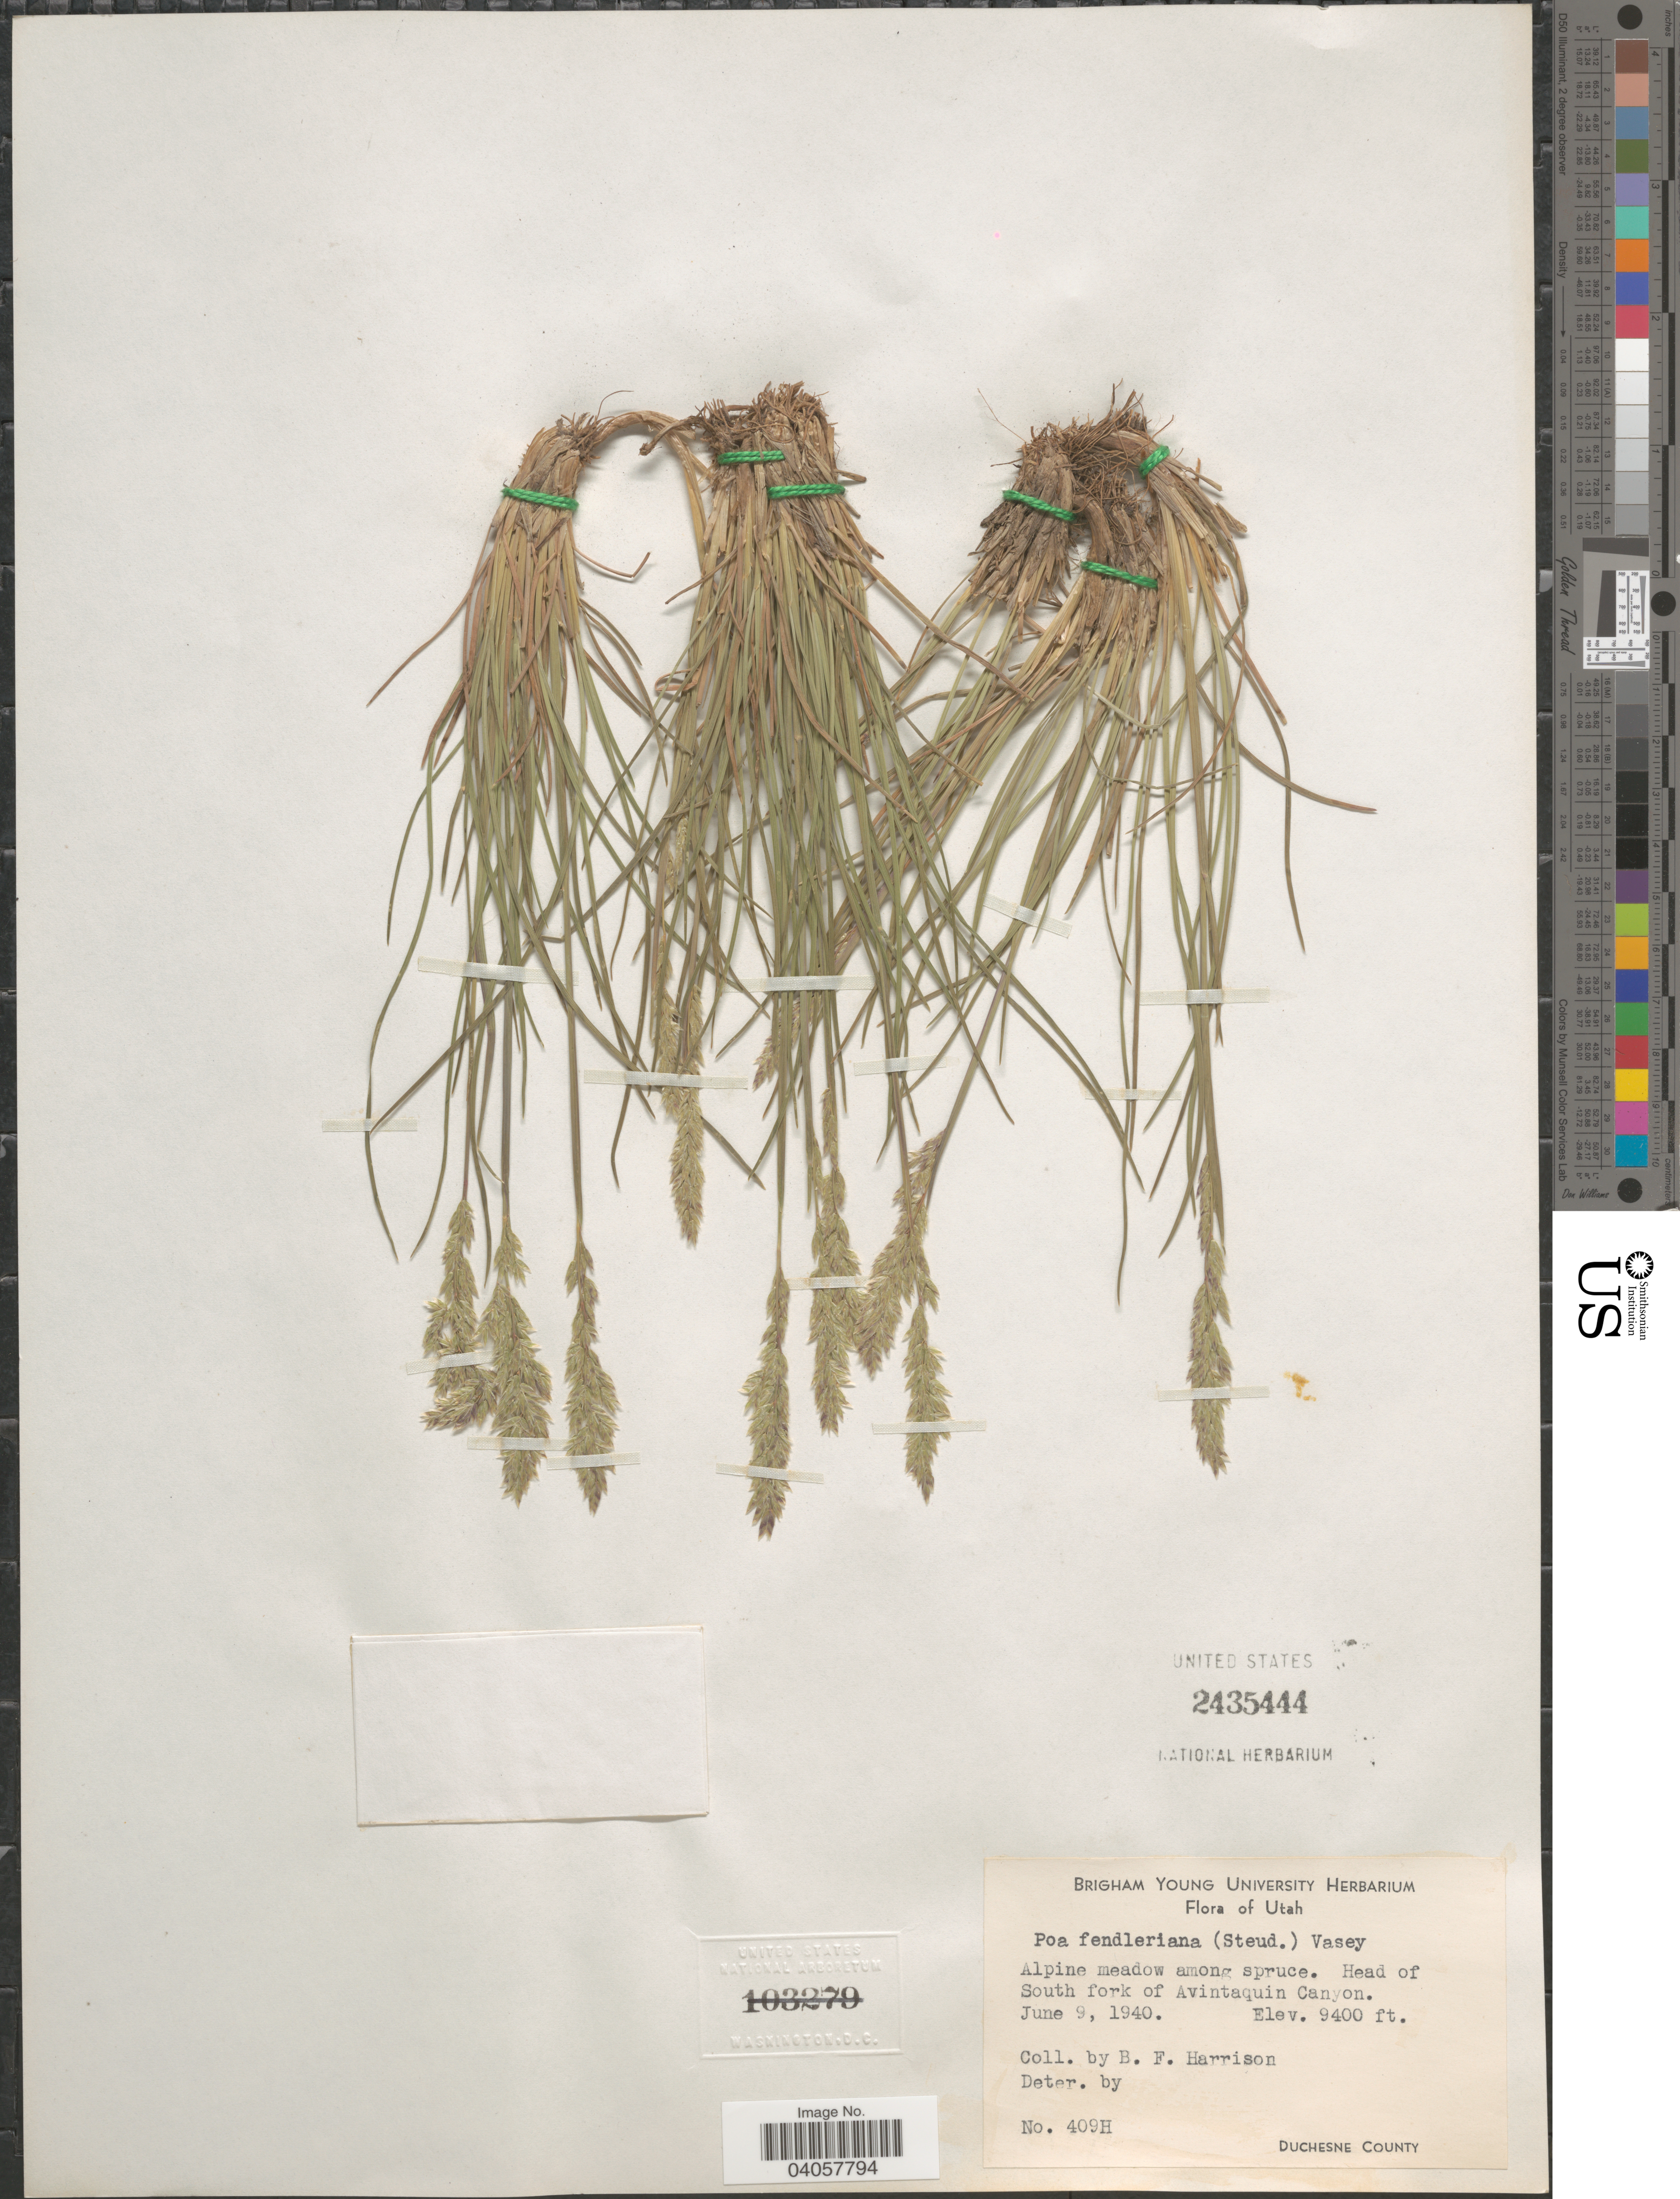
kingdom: Plantae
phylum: Tracheophyta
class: Liliopsida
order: Poales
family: Poaceae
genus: Poa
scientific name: Poa fendleriana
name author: (Steud.) Vasey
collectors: B. F. Harrison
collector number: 409H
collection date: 1940-06-09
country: United States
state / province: Utah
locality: Head of South fork of Avintaquin Canyon. Duchesne County.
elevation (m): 2865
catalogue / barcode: US 2435444